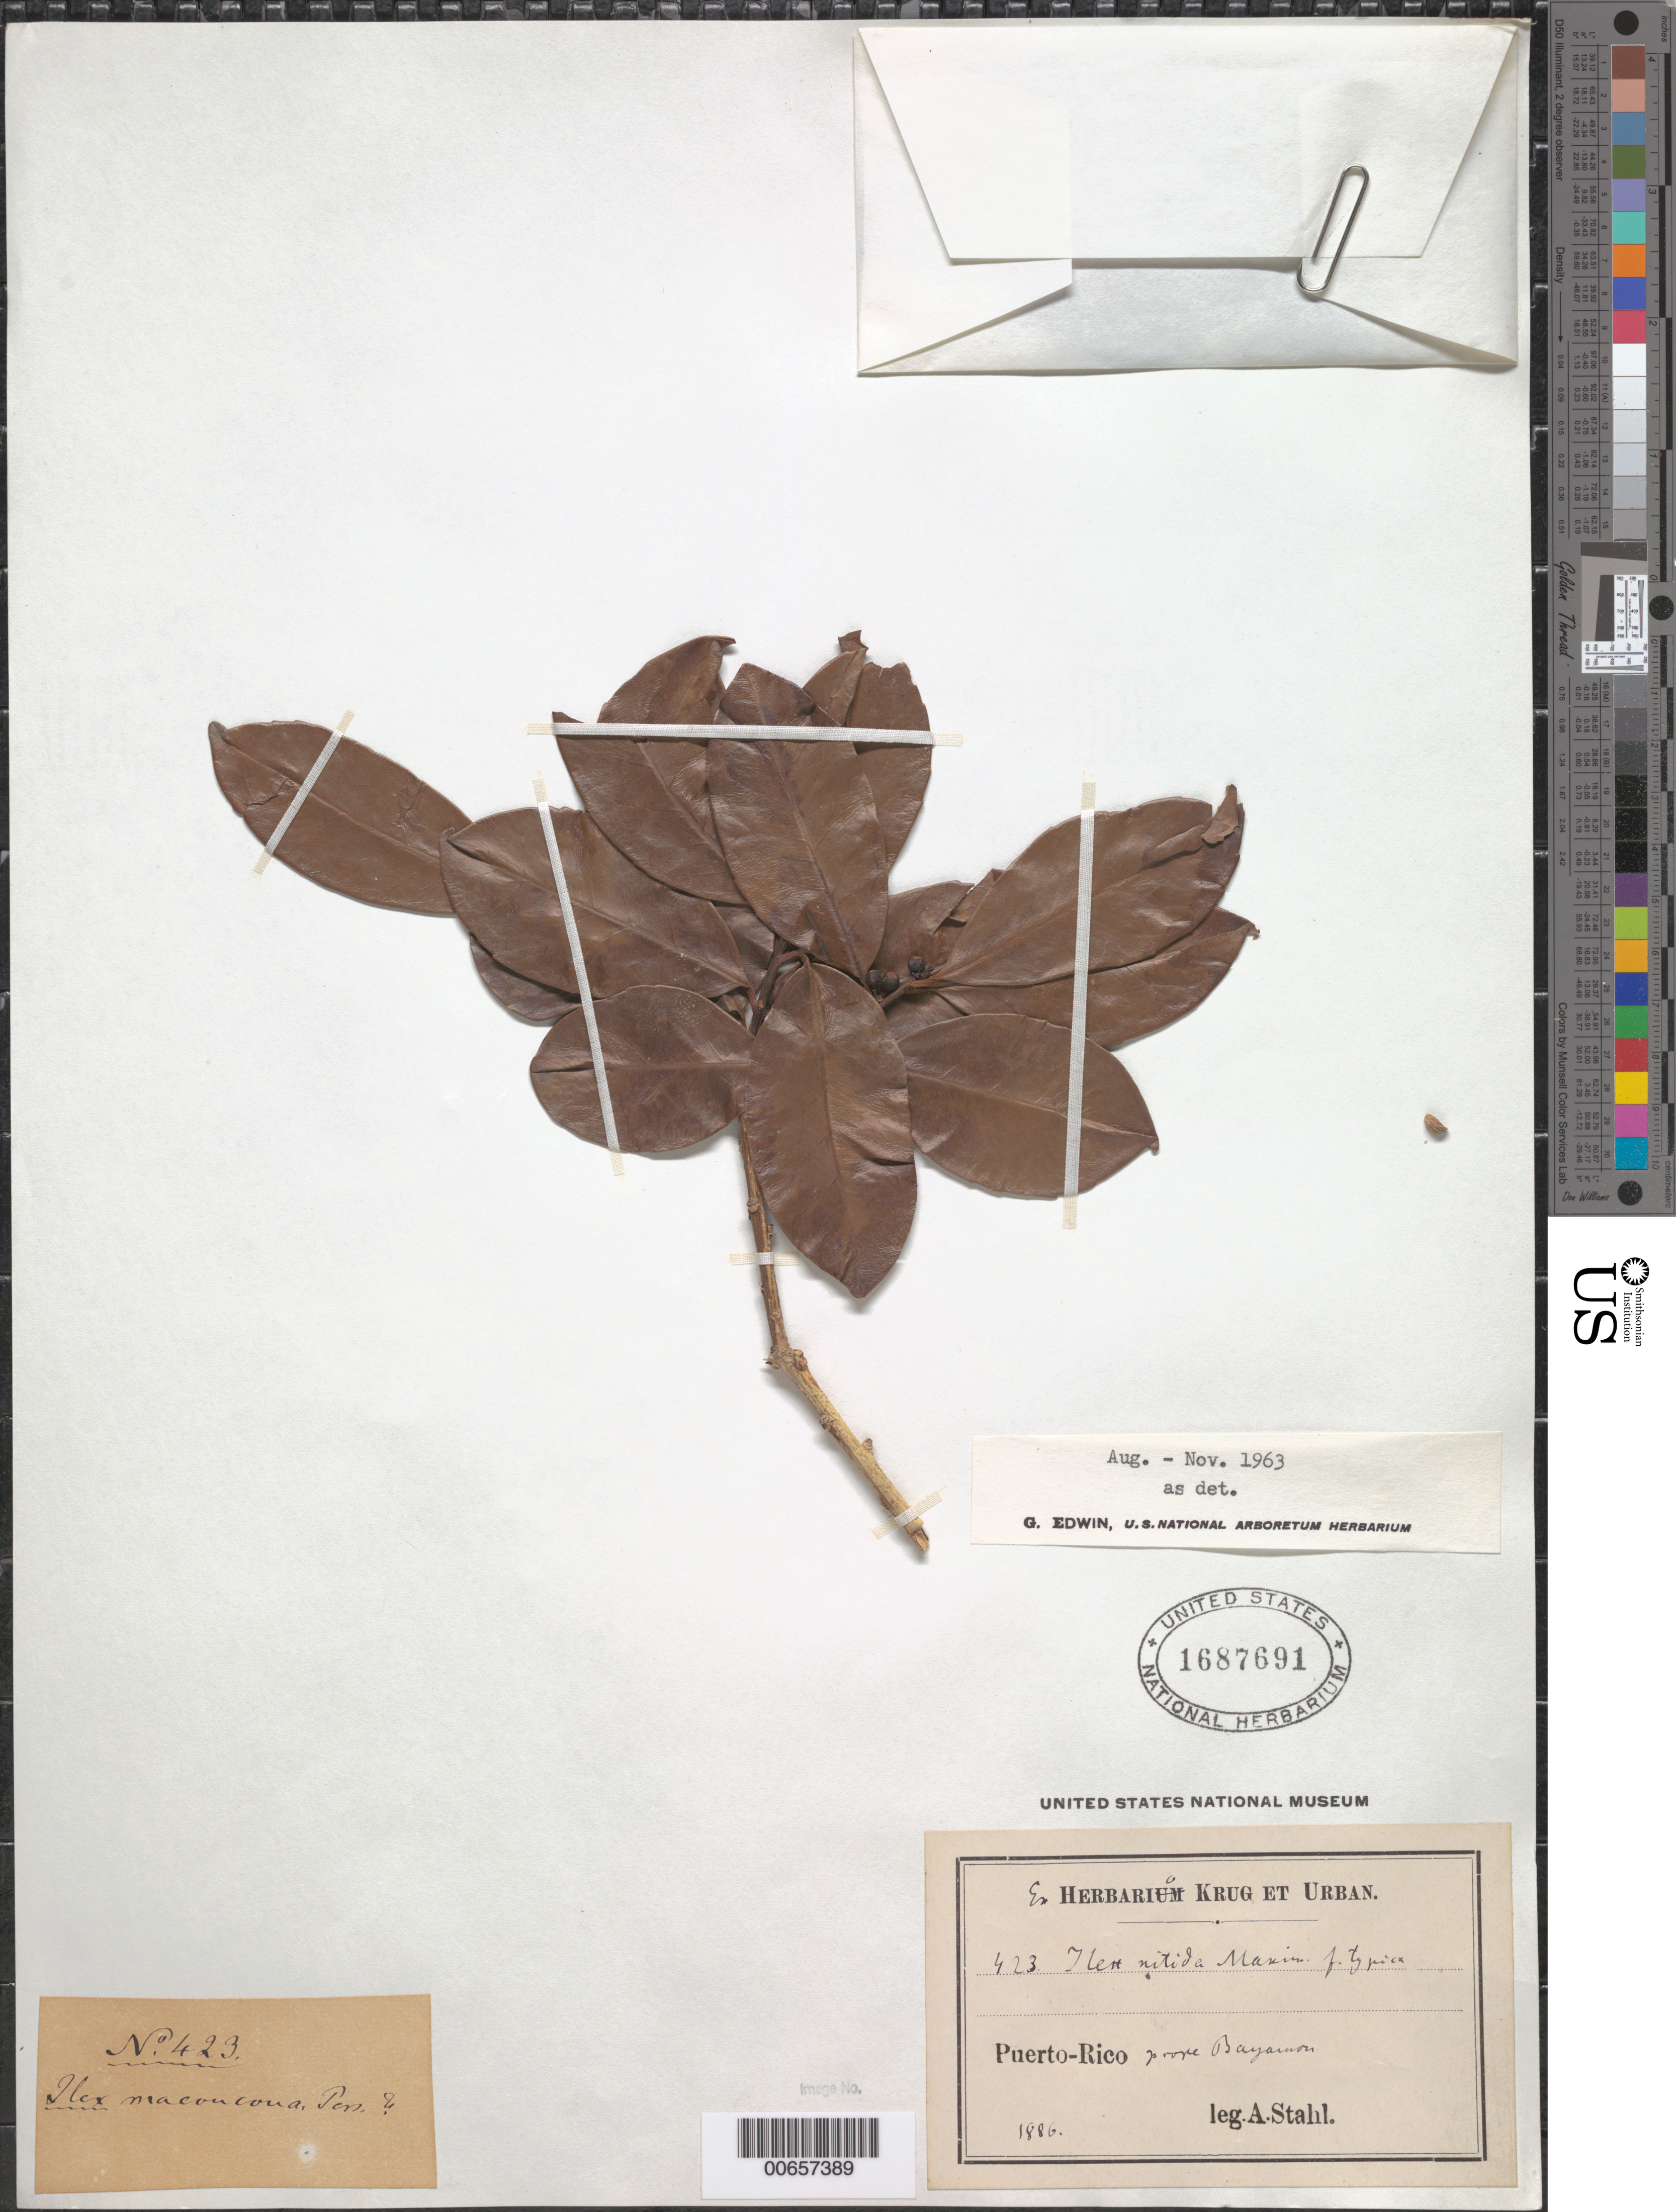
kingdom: Plantae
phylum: Tracheophyta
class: Magnoliopsida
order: Aquifoliales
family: Aquifoliaceae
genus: Ilex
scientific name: Ilex dioica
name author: (Vahl) Griseb.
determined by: Edwin, G.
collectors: A. Stahl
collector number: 423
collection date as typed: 1886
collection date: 1886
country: Puerto Rico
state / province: Bayamón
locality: Bayamon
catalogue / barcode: US 1687691